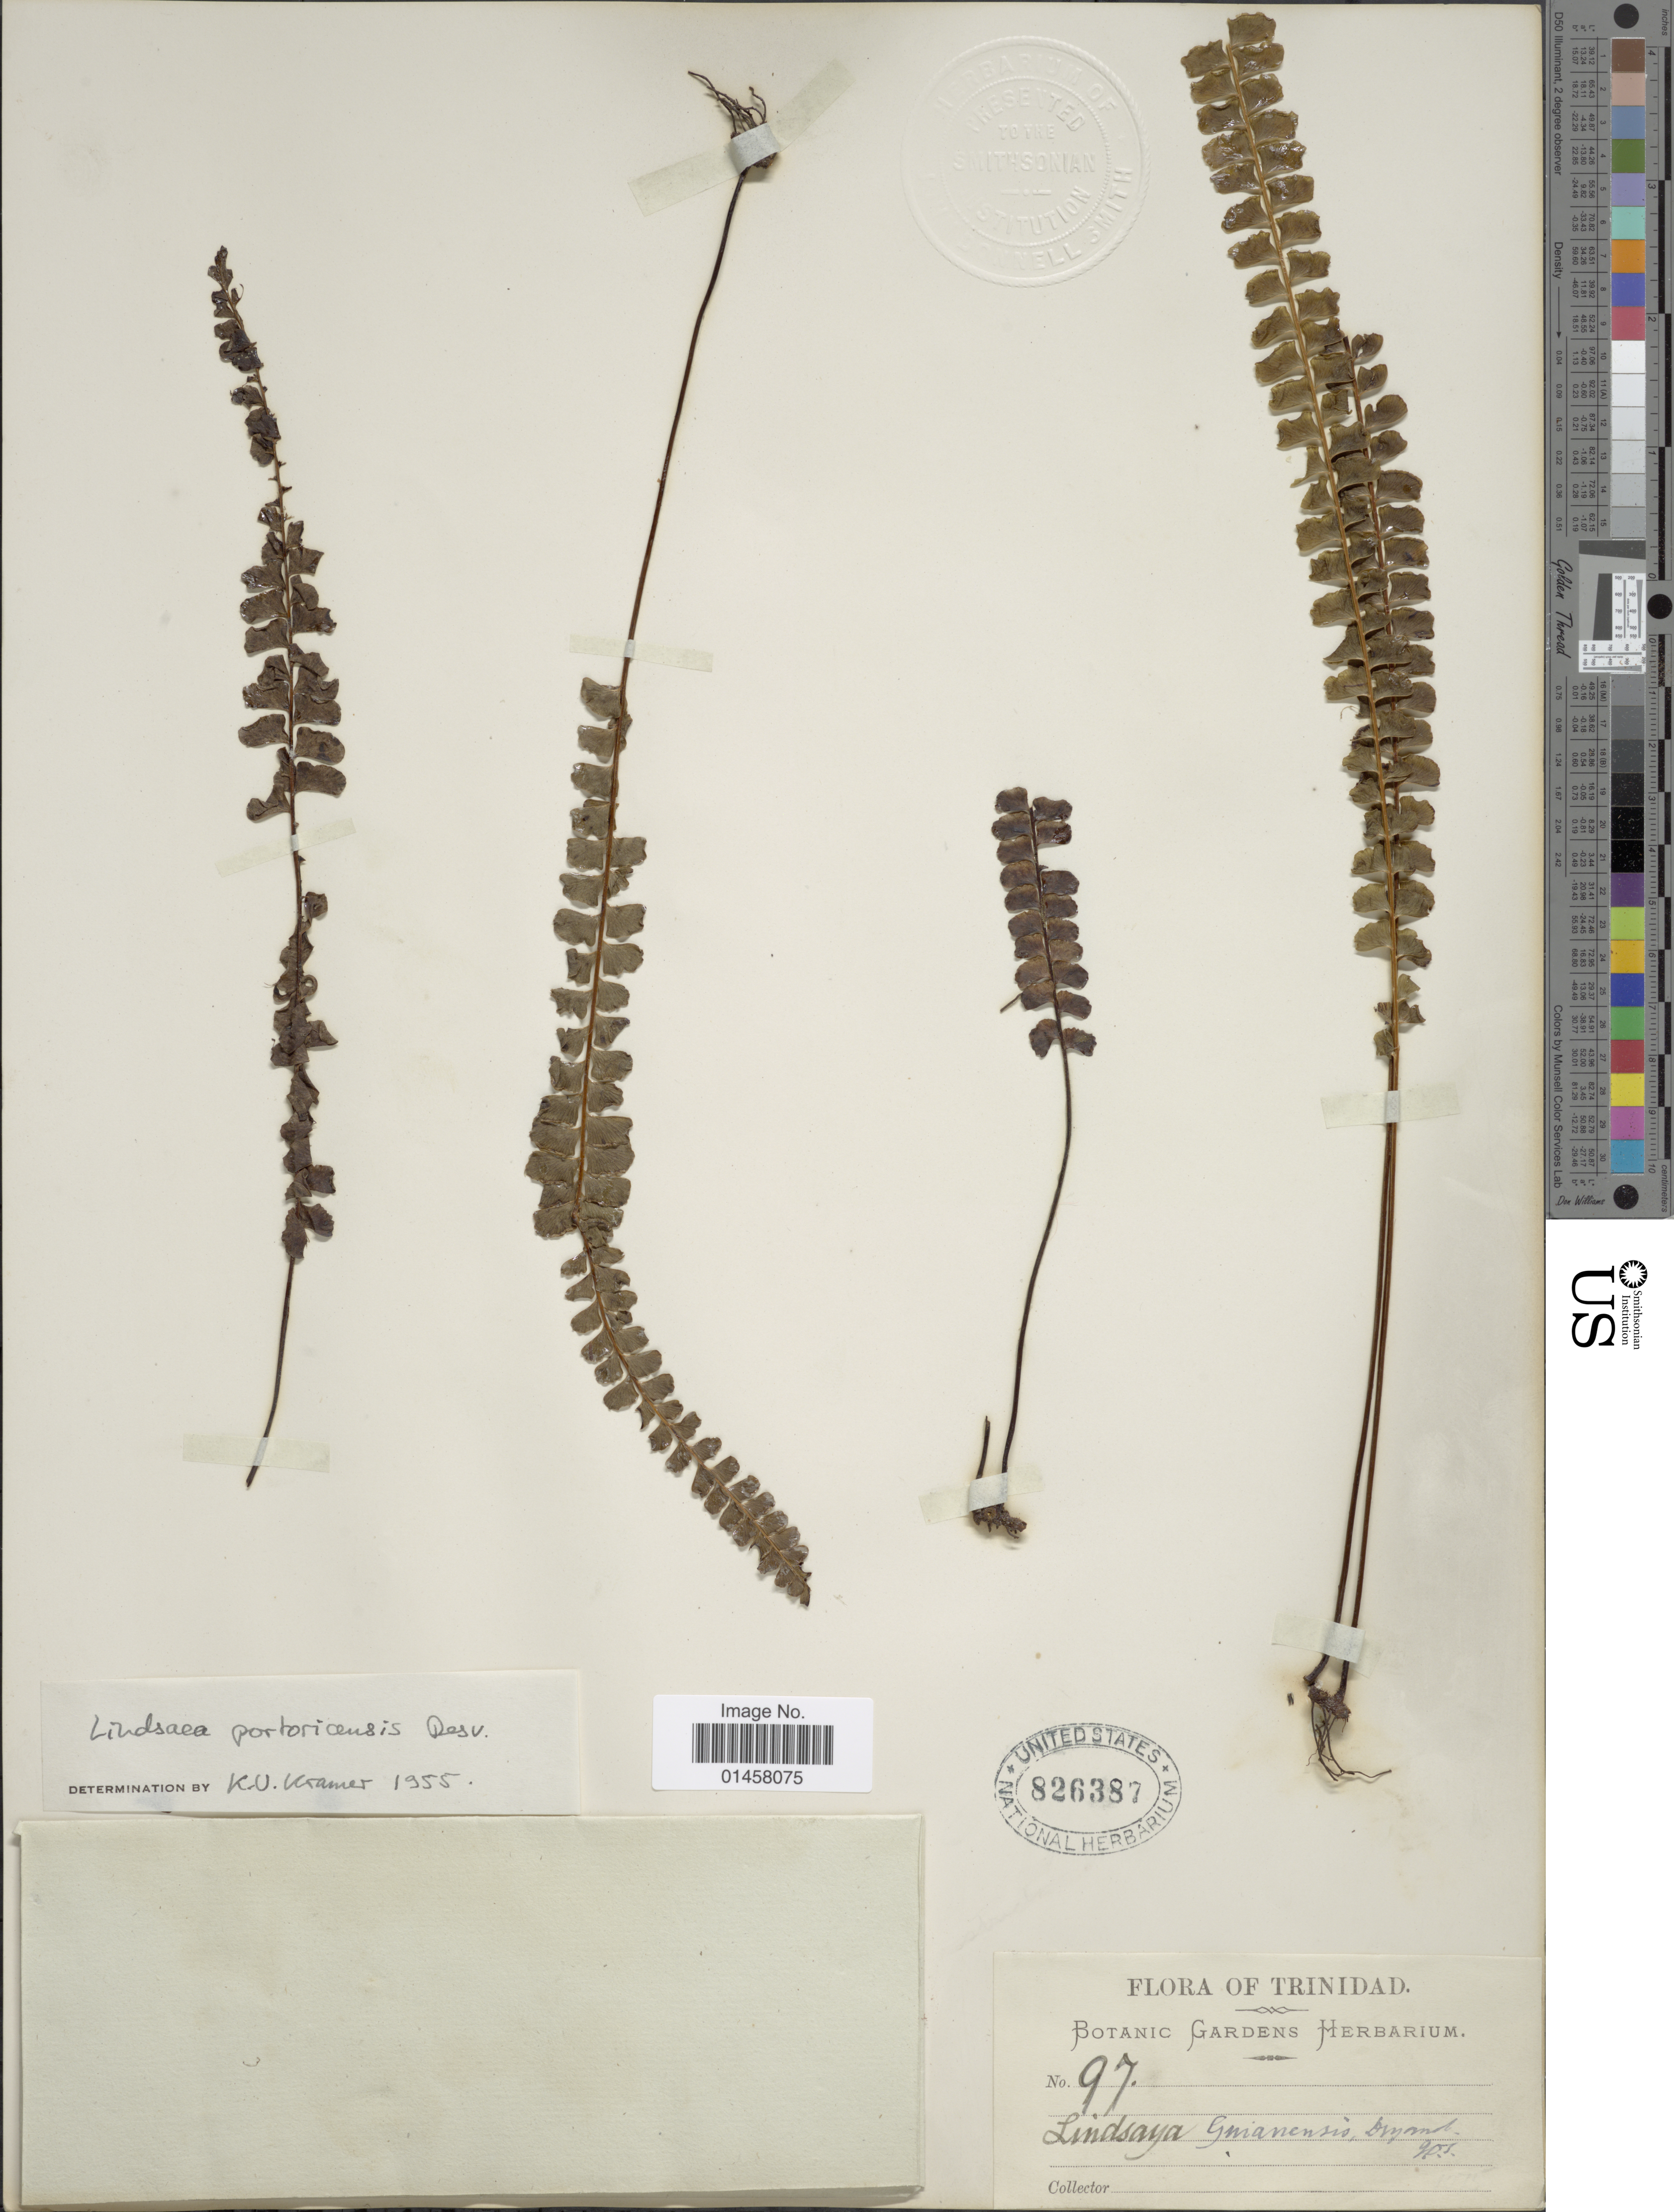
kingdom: Plantae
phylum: Tracheophyta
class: Polypodiopsida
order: Polypodiales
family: Lindsaeaceae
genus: Lindsaea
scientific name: Lindsaea portoricensis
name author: Desv.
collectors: Botanic Gardens Herbarium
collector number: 97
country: Trinidad and Tobago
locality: Flora of Trinidad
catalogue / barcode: US 826387